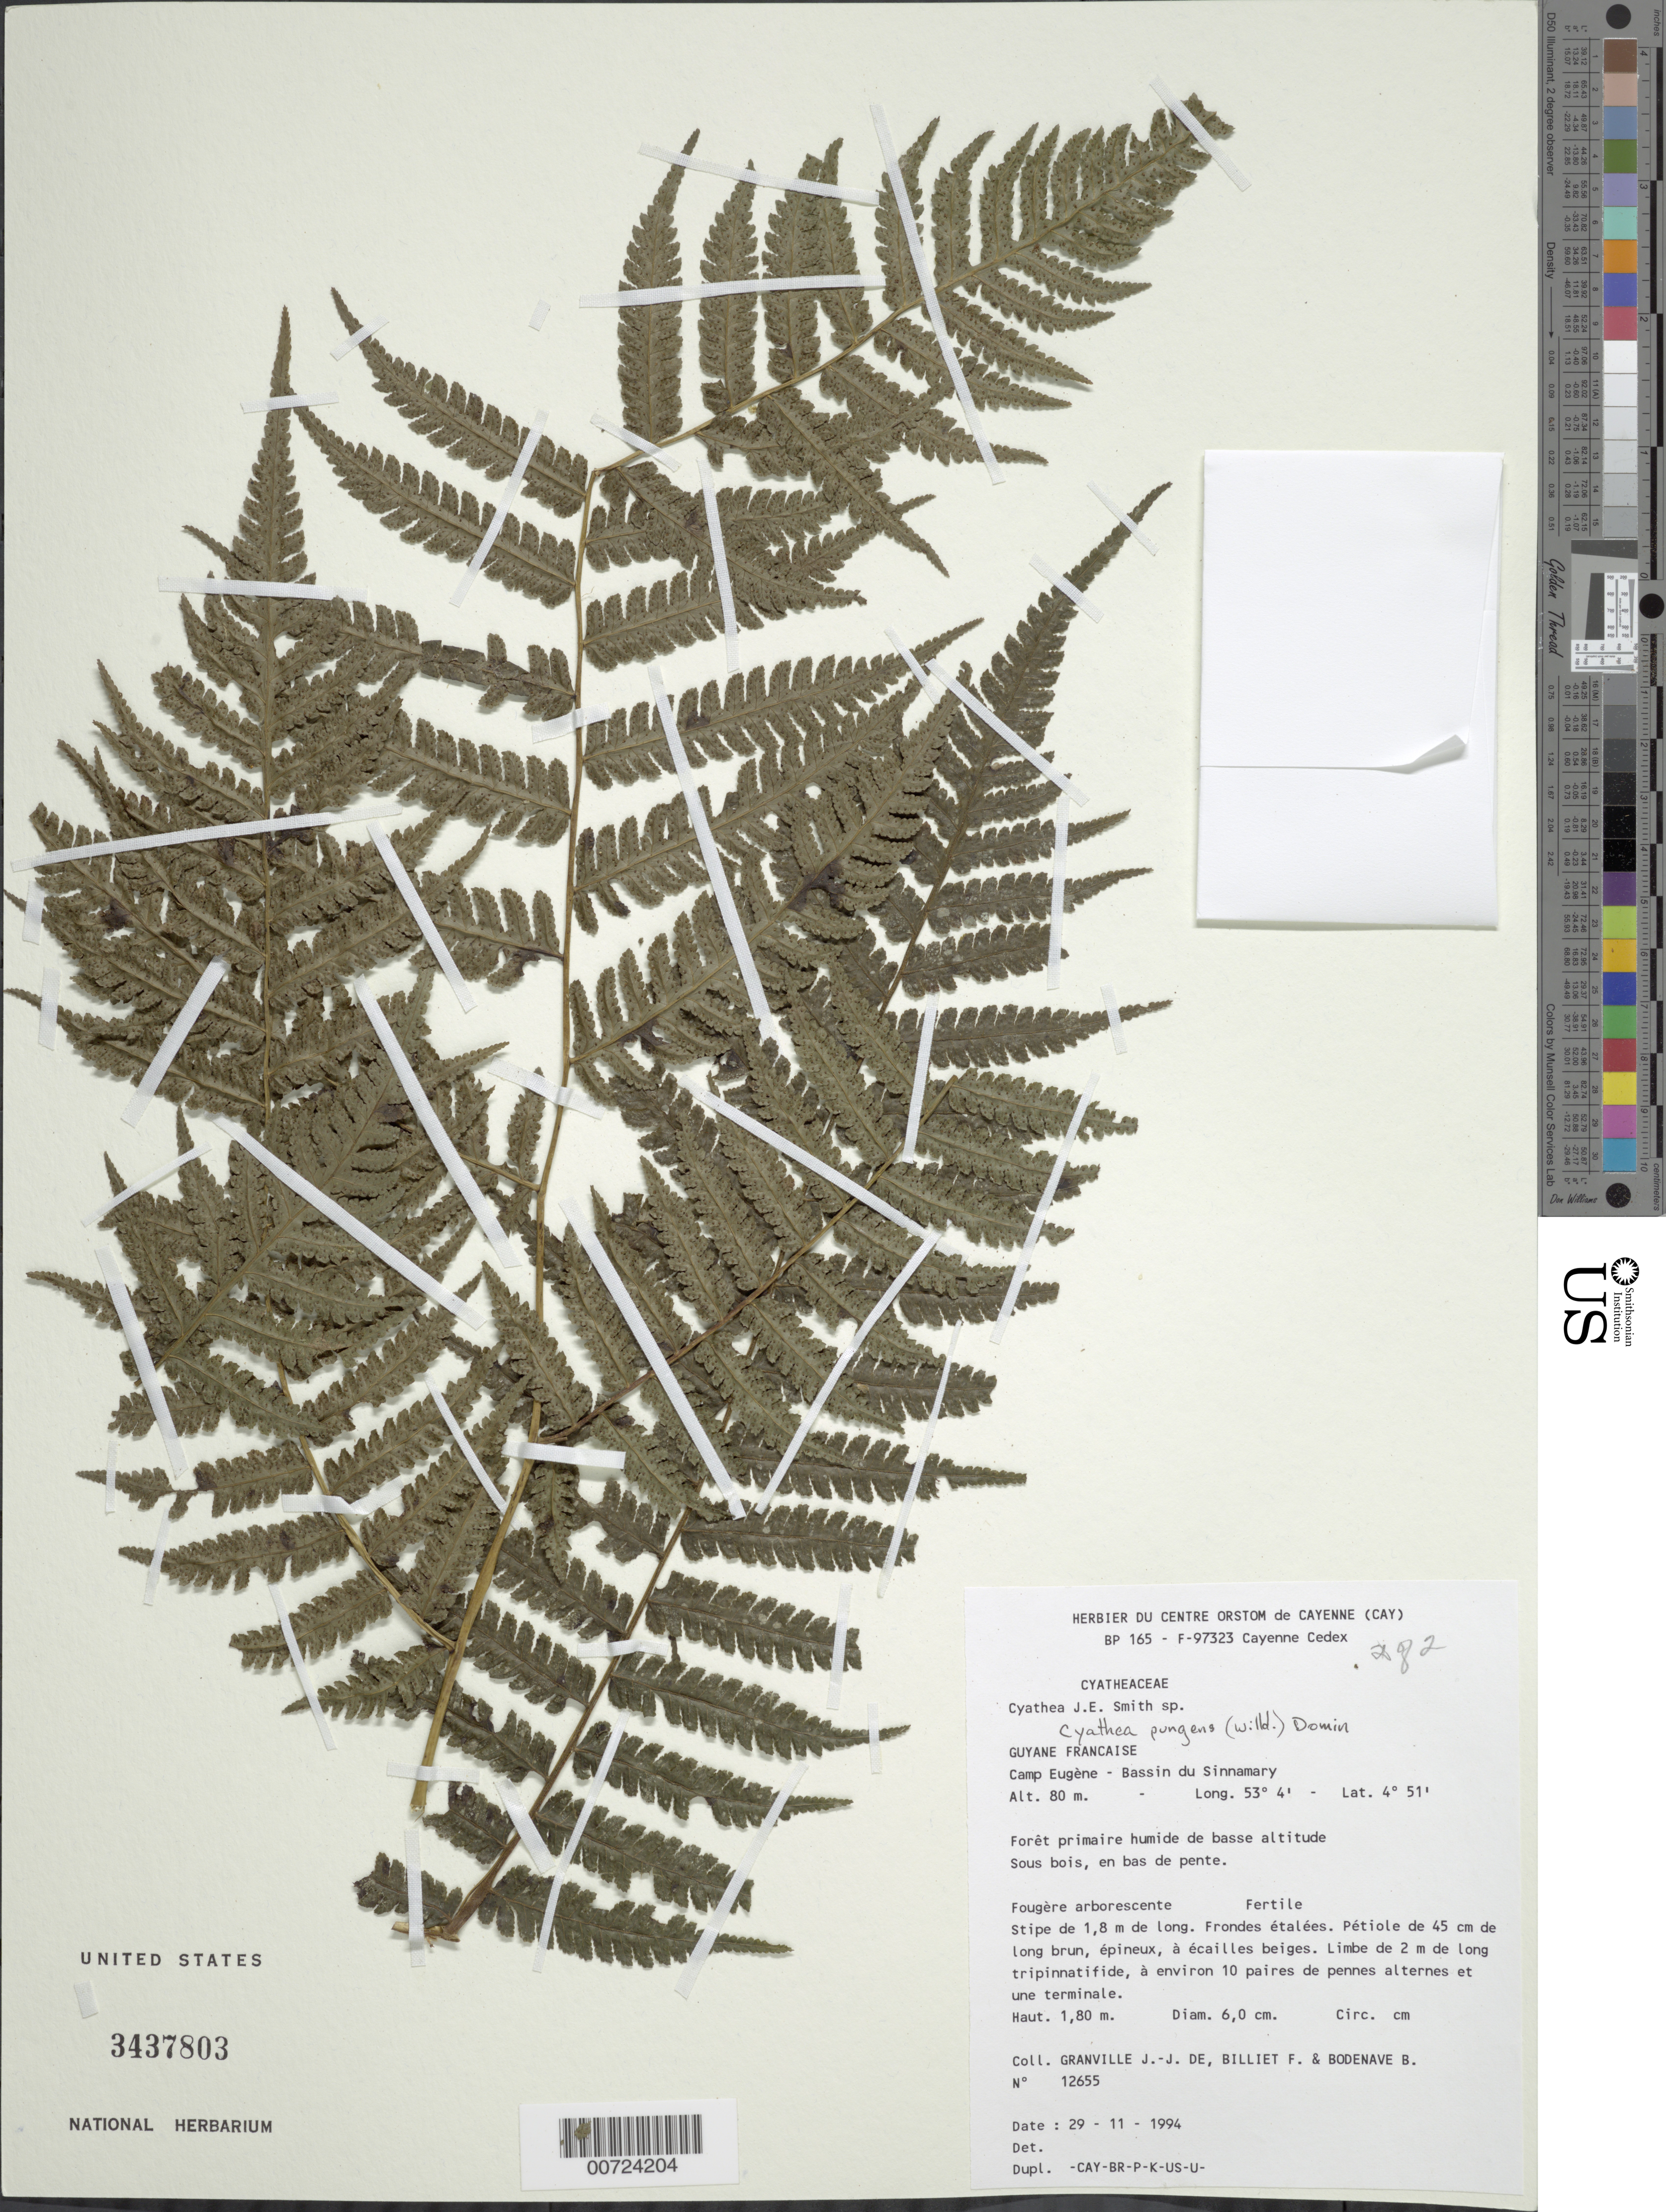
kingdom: Plantae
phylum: Tracheophyta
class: Polypodiopsida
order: Cyatheales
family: Cyatheaceae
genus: Cyathea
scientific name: Cyathea pungens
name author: (Willd.) Domin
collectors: J.-J. de Granville, F. Billiet & B. Bodenave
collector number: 12655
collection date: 1994-11-29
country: French Guiana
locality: Camp Eugene - Bassin du Sinnamary, Foret primaire humide de basse altitude, Sous bois, en bas pente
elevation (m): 80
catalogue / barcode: US 3437803